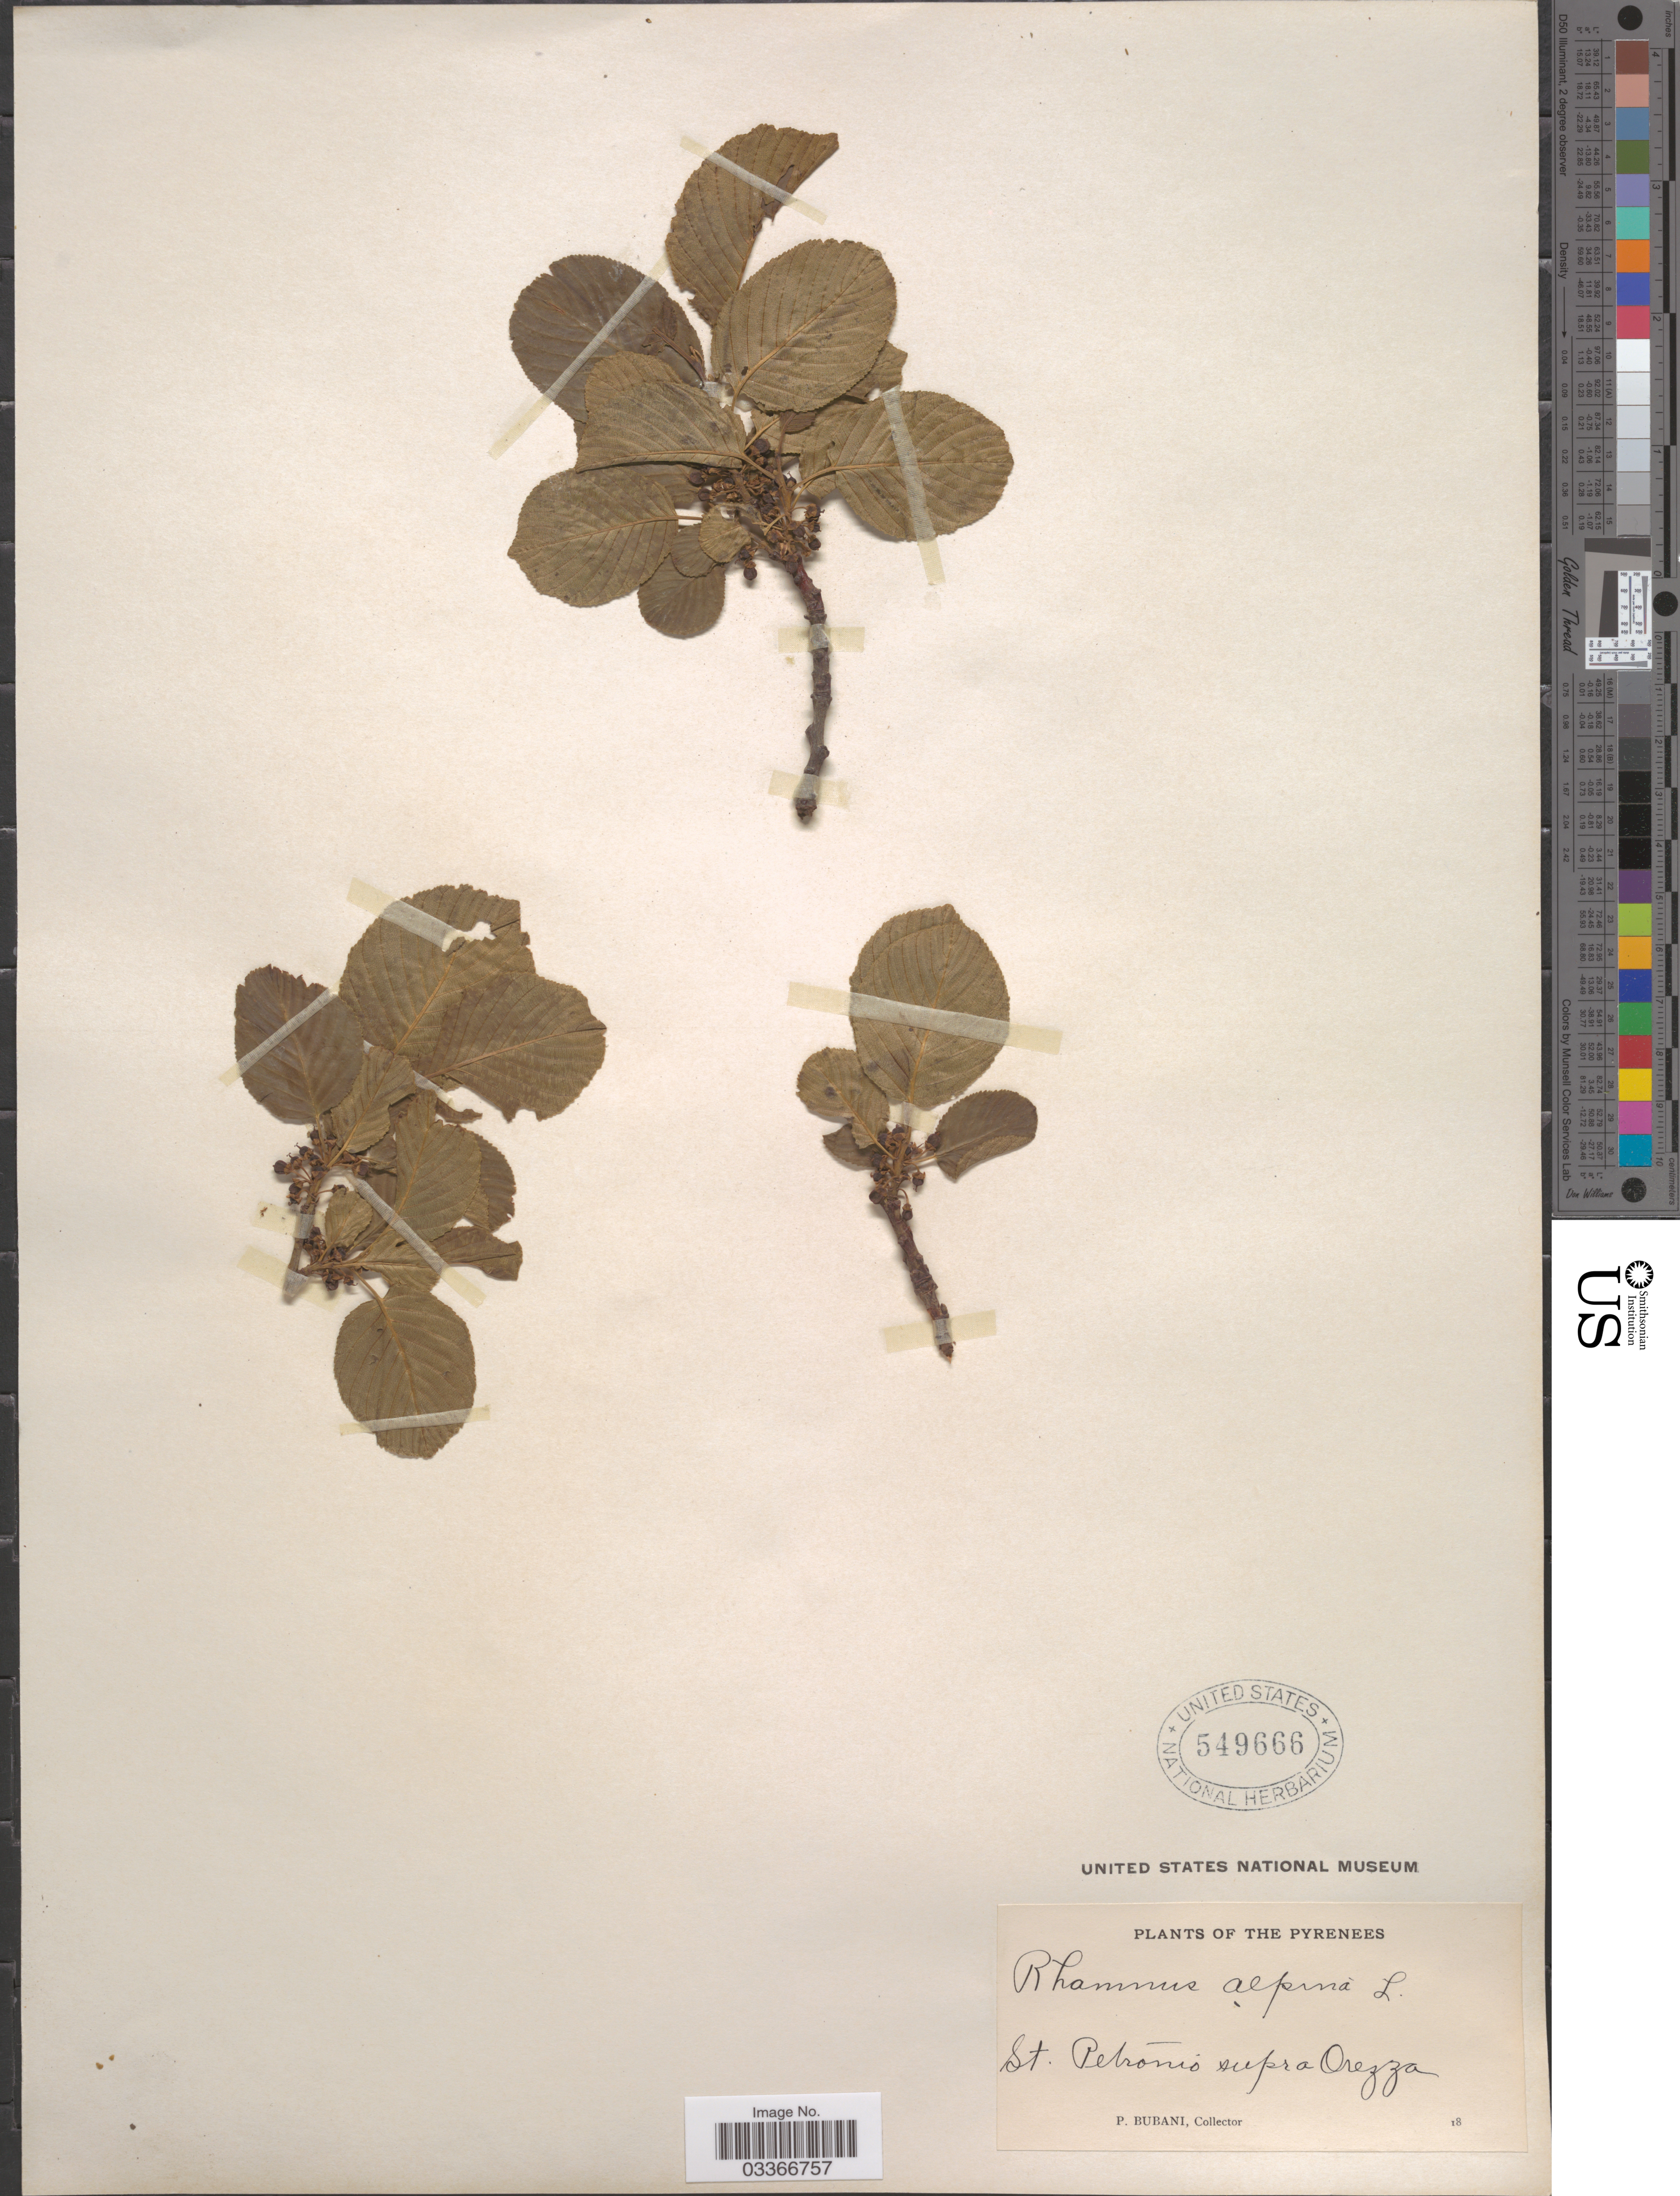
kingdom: Plantae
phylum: Tracheophyta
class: Magnoliopsida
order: Rosales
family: Rhamnaceae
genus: Rhamnus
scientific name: Rhamnus alpina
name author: L.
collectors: P. Bubani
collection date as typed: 18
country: France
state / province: Corsica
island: Corse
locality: The Pyrenees. St. Petronio supra Orezza.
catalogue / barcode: US 549666